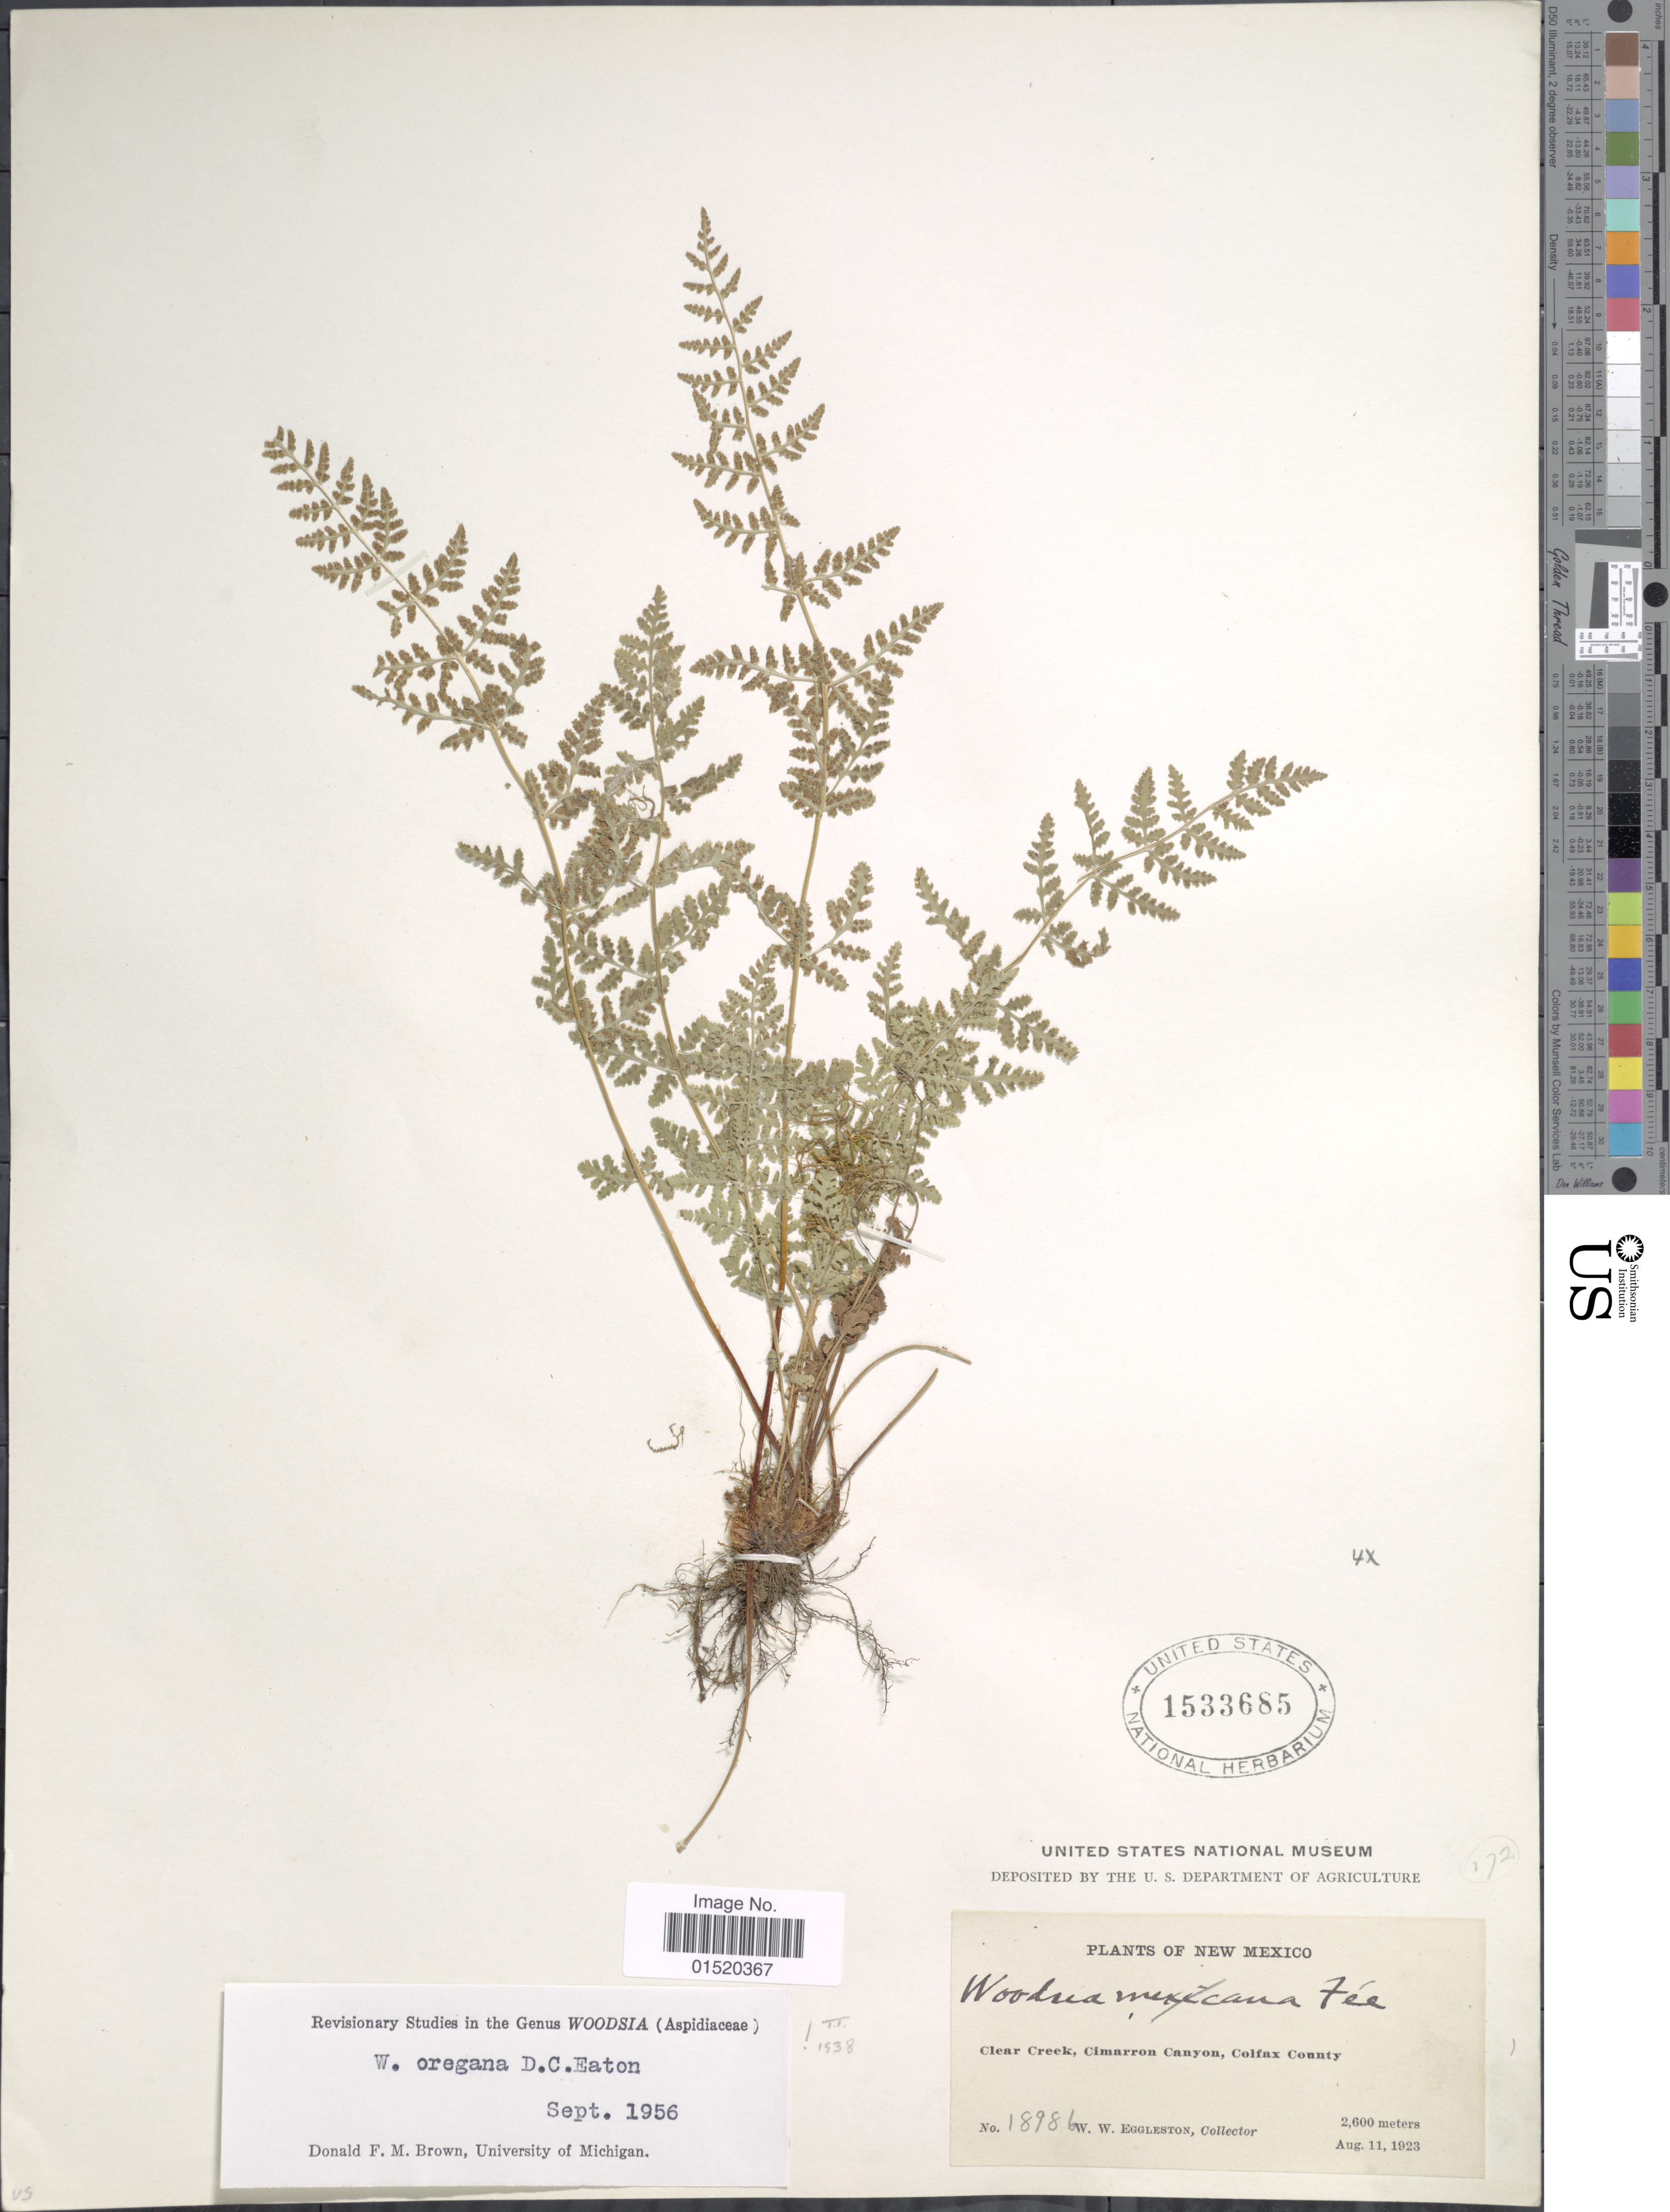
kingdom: Plantae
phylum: Tracheophyta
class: Polypodiopsida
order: Polypodiales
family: Woodsiaceae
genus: Woodsia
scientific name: Woodsia oregana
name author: D.C. Eaton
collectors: W. W. Eggleston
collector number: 1898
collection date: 1923-08-11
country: United States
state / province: New Mexico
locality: Clear Creek, Cimarron Canyon, Colfax County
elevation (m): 2600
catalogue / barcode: US 1533685